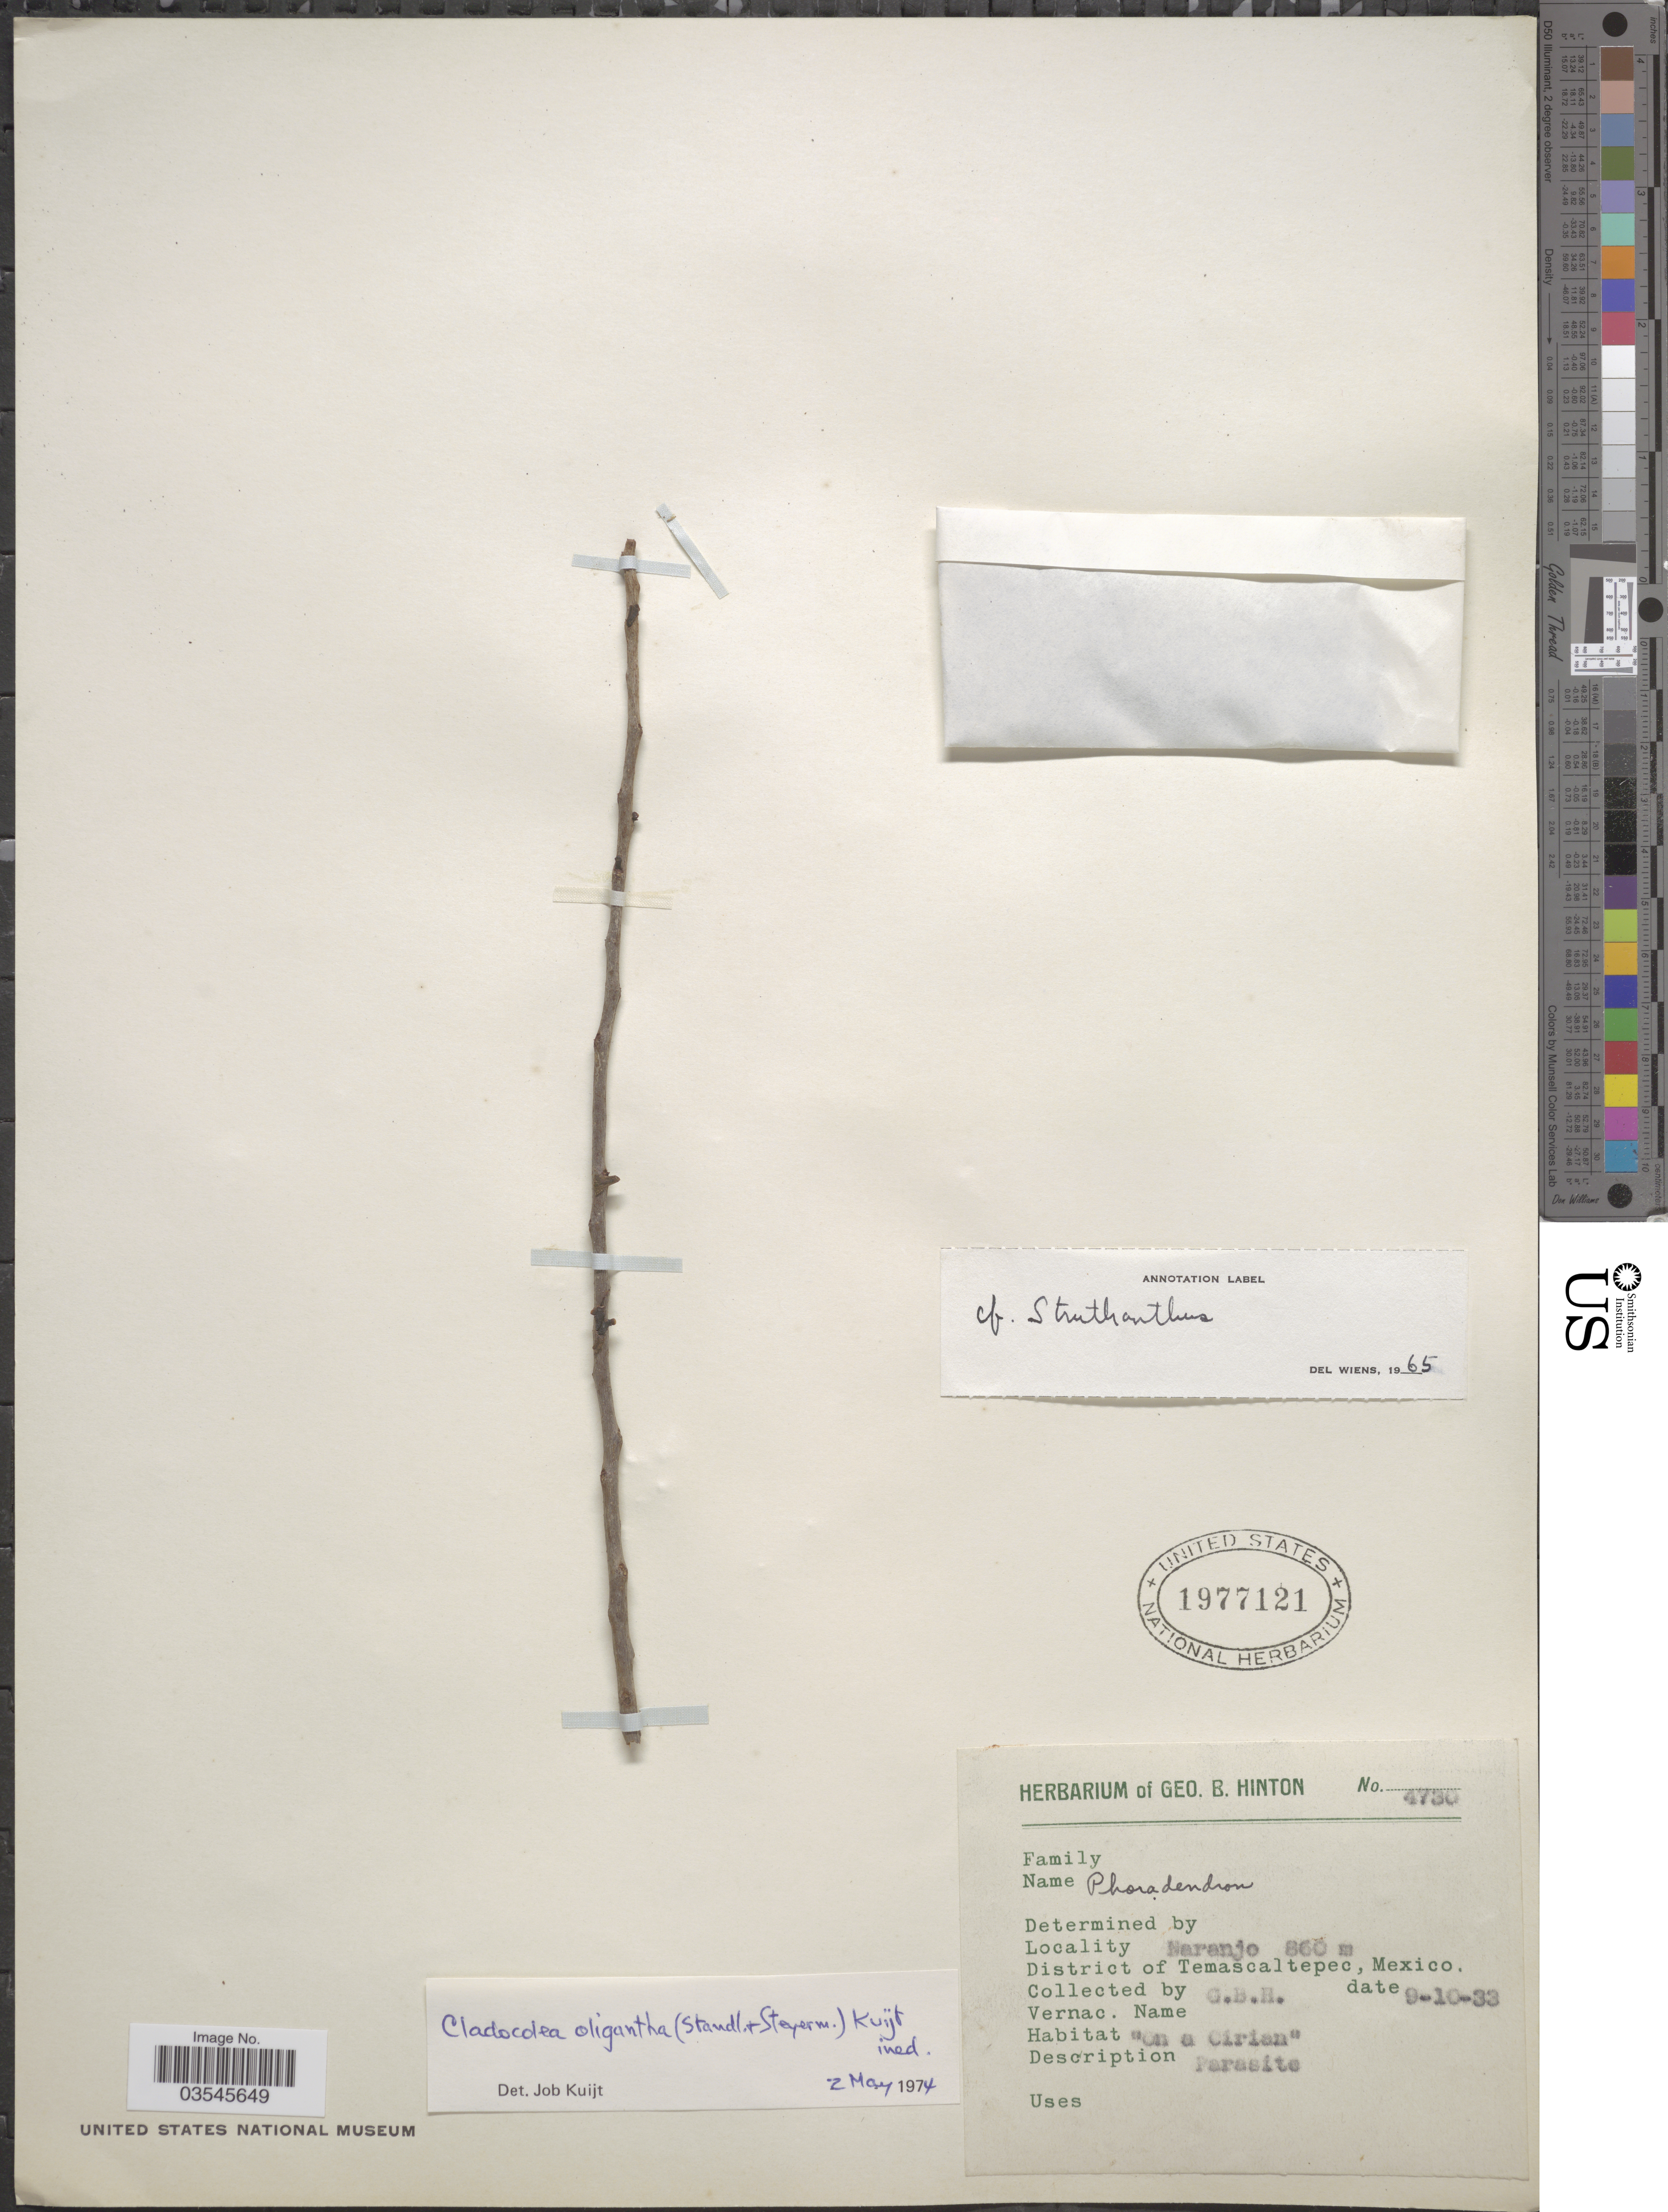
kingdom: Plantae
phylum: Tracheophyta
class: Magnoliopsida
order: Santalales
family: Loranthaceae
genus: Cladocolea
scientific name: Cladocolea oligantha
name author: (Standl. & Steyerm.) Kuijt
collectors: G. B. Hinton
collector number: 4730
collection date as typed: Transcribed d/m/y: 9/10/33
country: Mexico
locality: Naranjo, District of Temascaltepec.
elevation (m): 860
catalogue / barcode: US 1977121